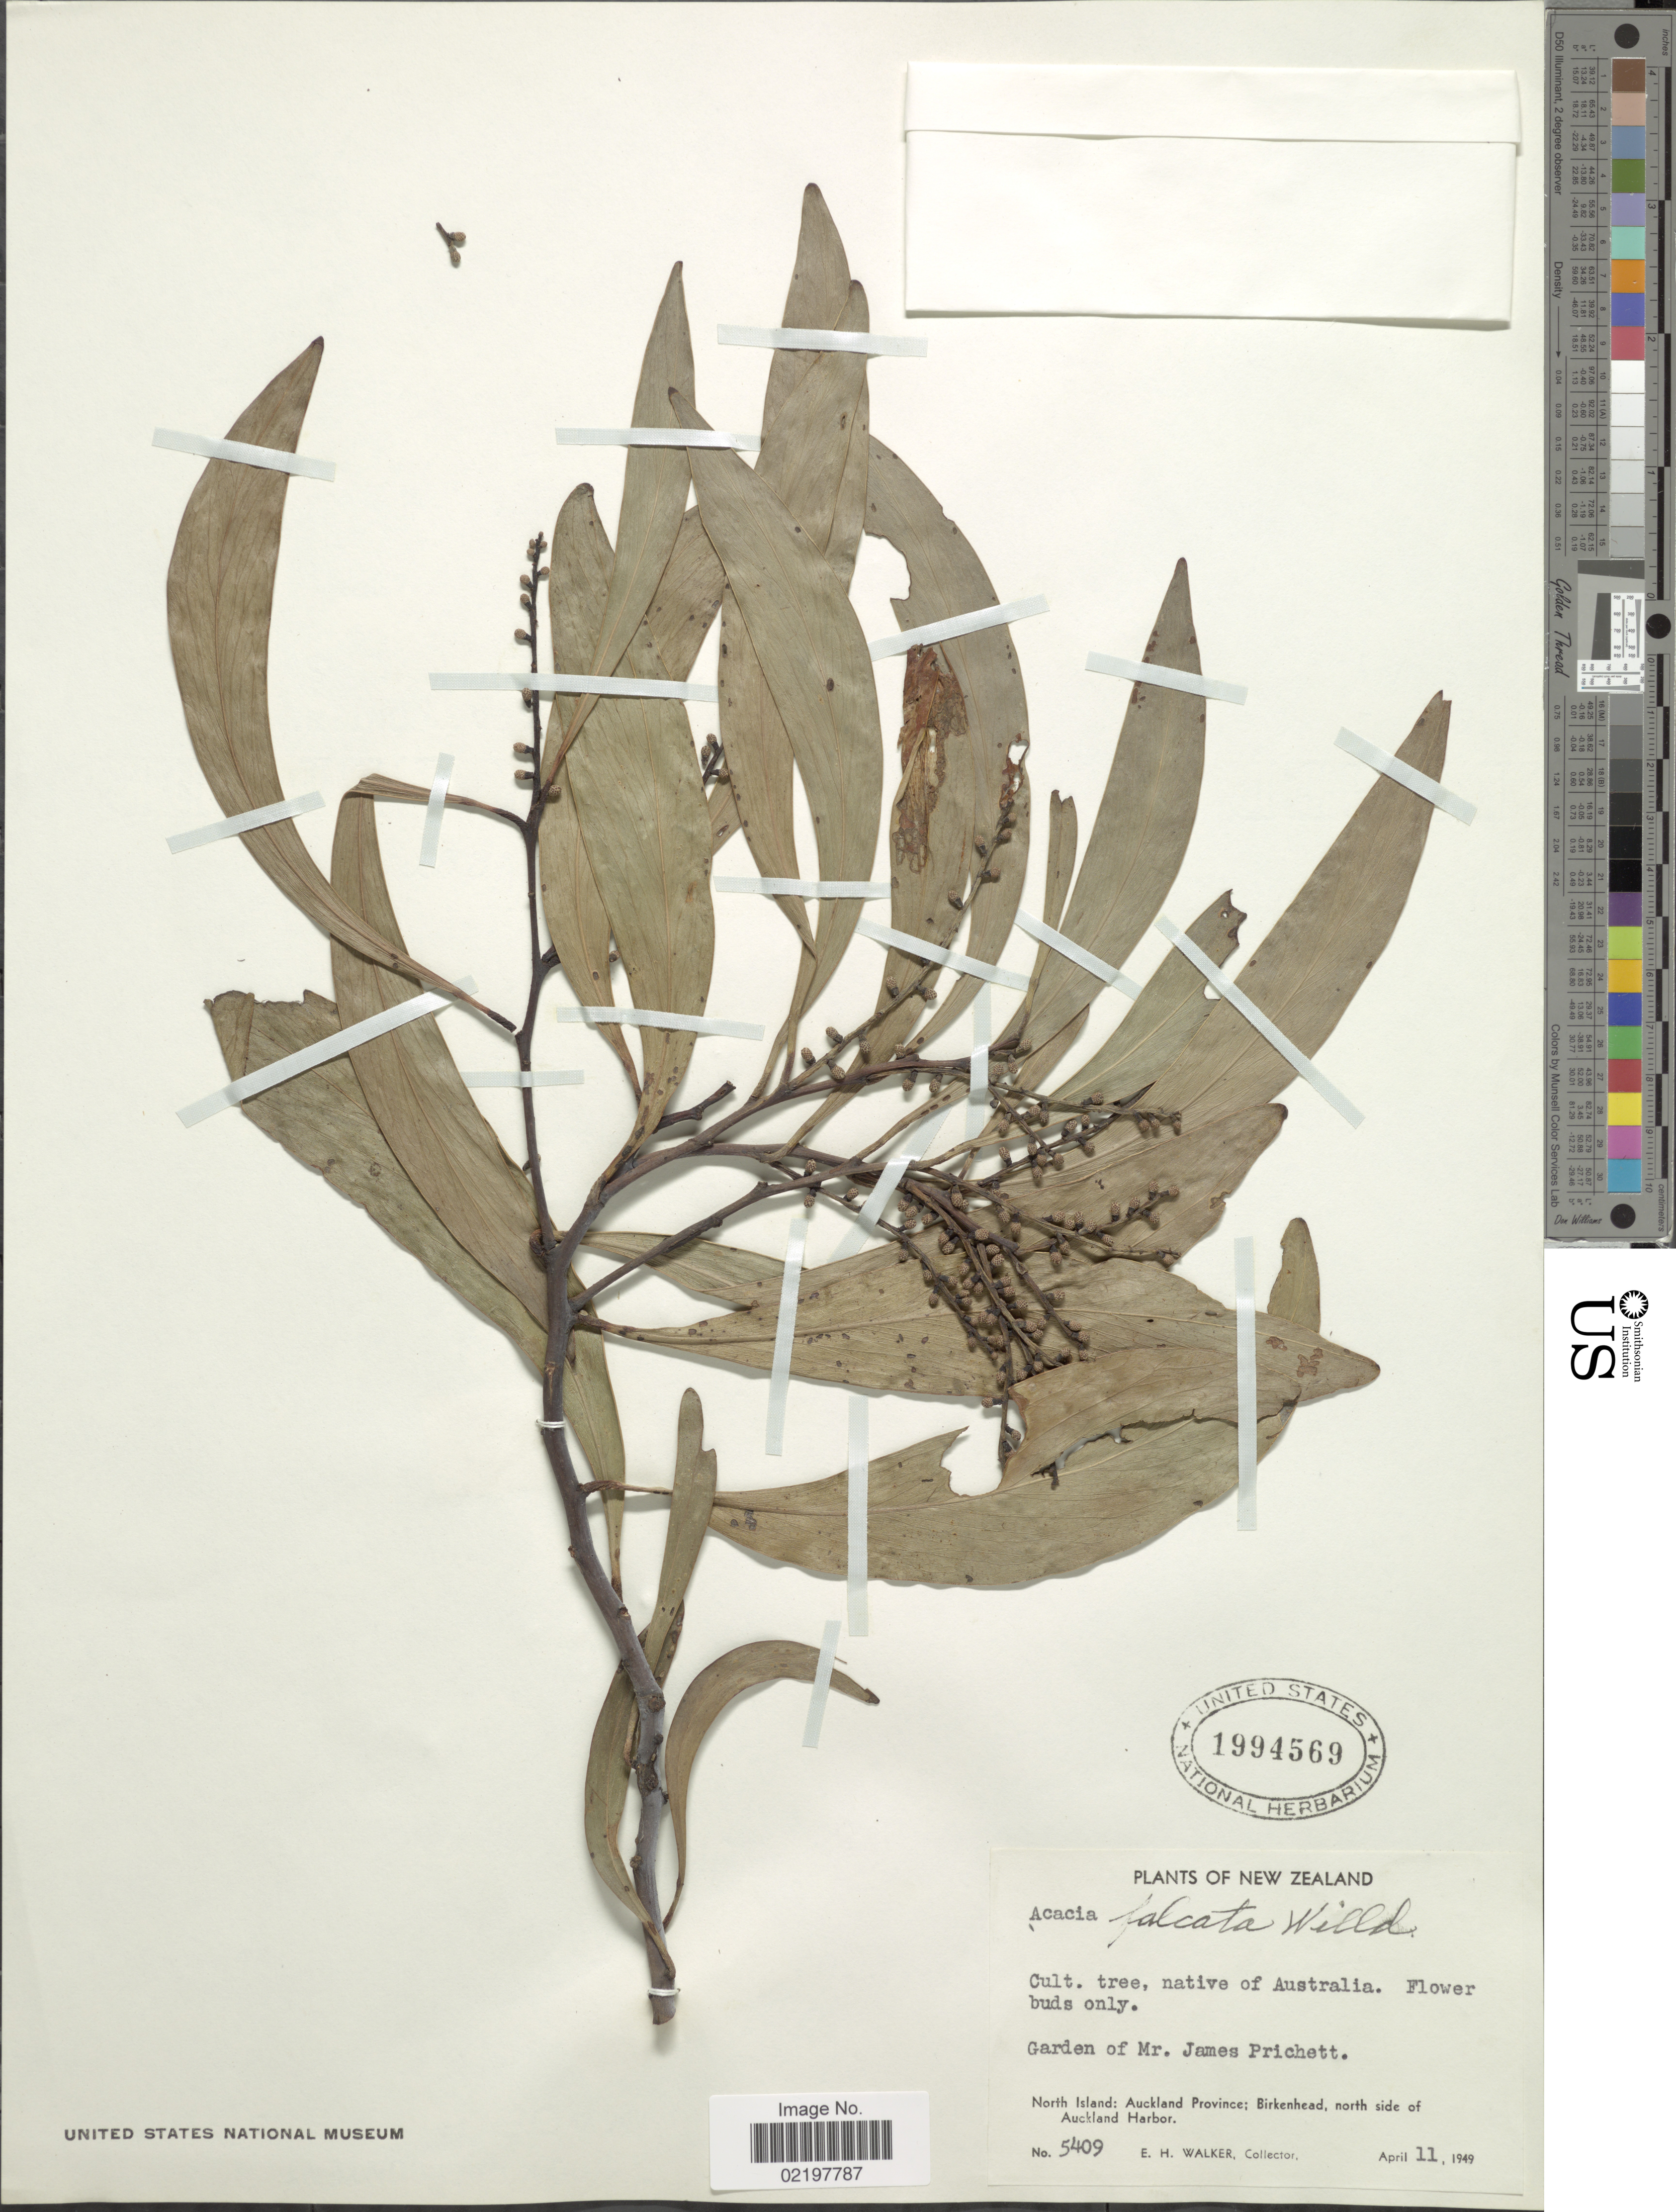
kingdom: Plantae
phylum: Tracheophyta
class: Magnoliopsida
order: Fabales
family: Fabaceae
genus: Acacia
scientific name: Acacia falcata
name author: Willd.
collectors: E. H. Walker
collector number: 5409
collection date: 1949-04-11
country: New Zealand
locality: New Zealand, Garden of Mr. James Prichett, North Island: Auckland Province: Birkenhead, north side of Auckland Harbor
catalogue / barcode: US 1994569